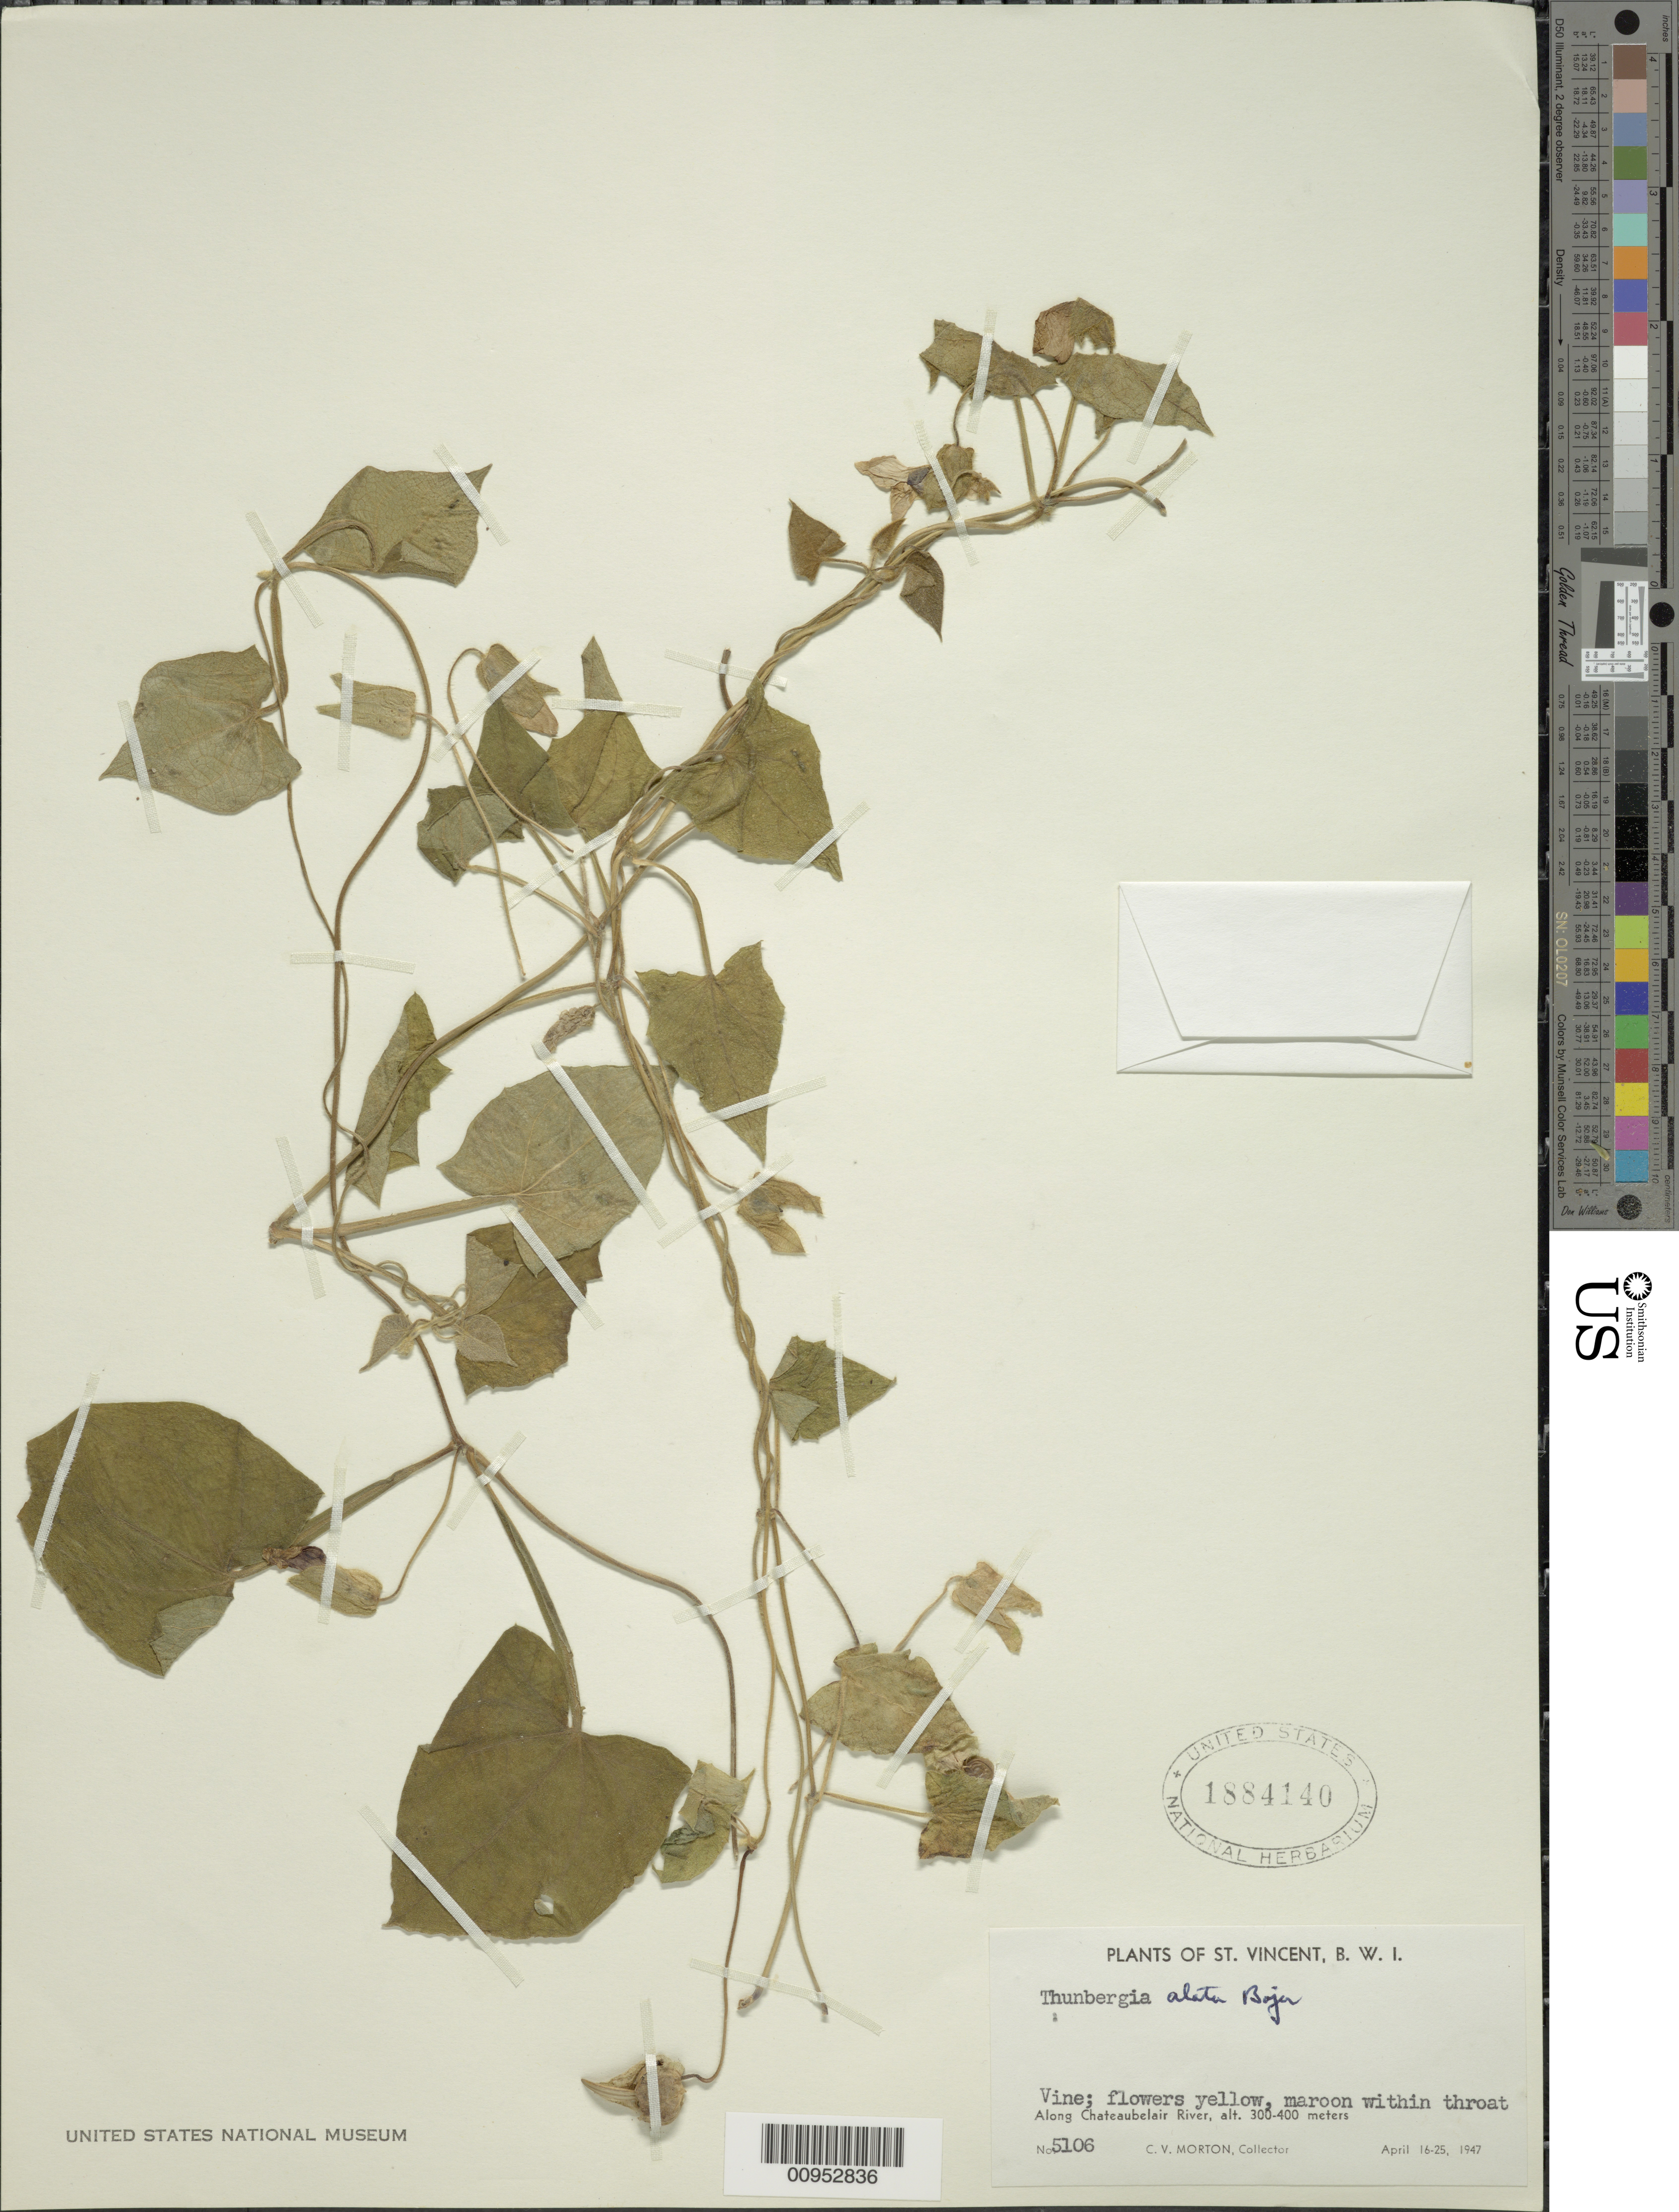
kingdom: Plantae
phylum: Tracheophyta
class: Magnoliopsida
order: Lamiales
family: Acanthaceae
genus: Thunbergia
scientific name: Thunbergia alata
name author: Bojer ex Sims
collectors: C. V. Morton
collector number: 5106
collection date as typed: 16 Apr 1947 to 25 Apr 1947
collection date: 1947-04-16/1947-04-25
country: St. Vincent - Grenadines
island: St. Vincent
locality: Along Chateaubelair River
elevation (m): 300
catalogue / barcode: US 1884140